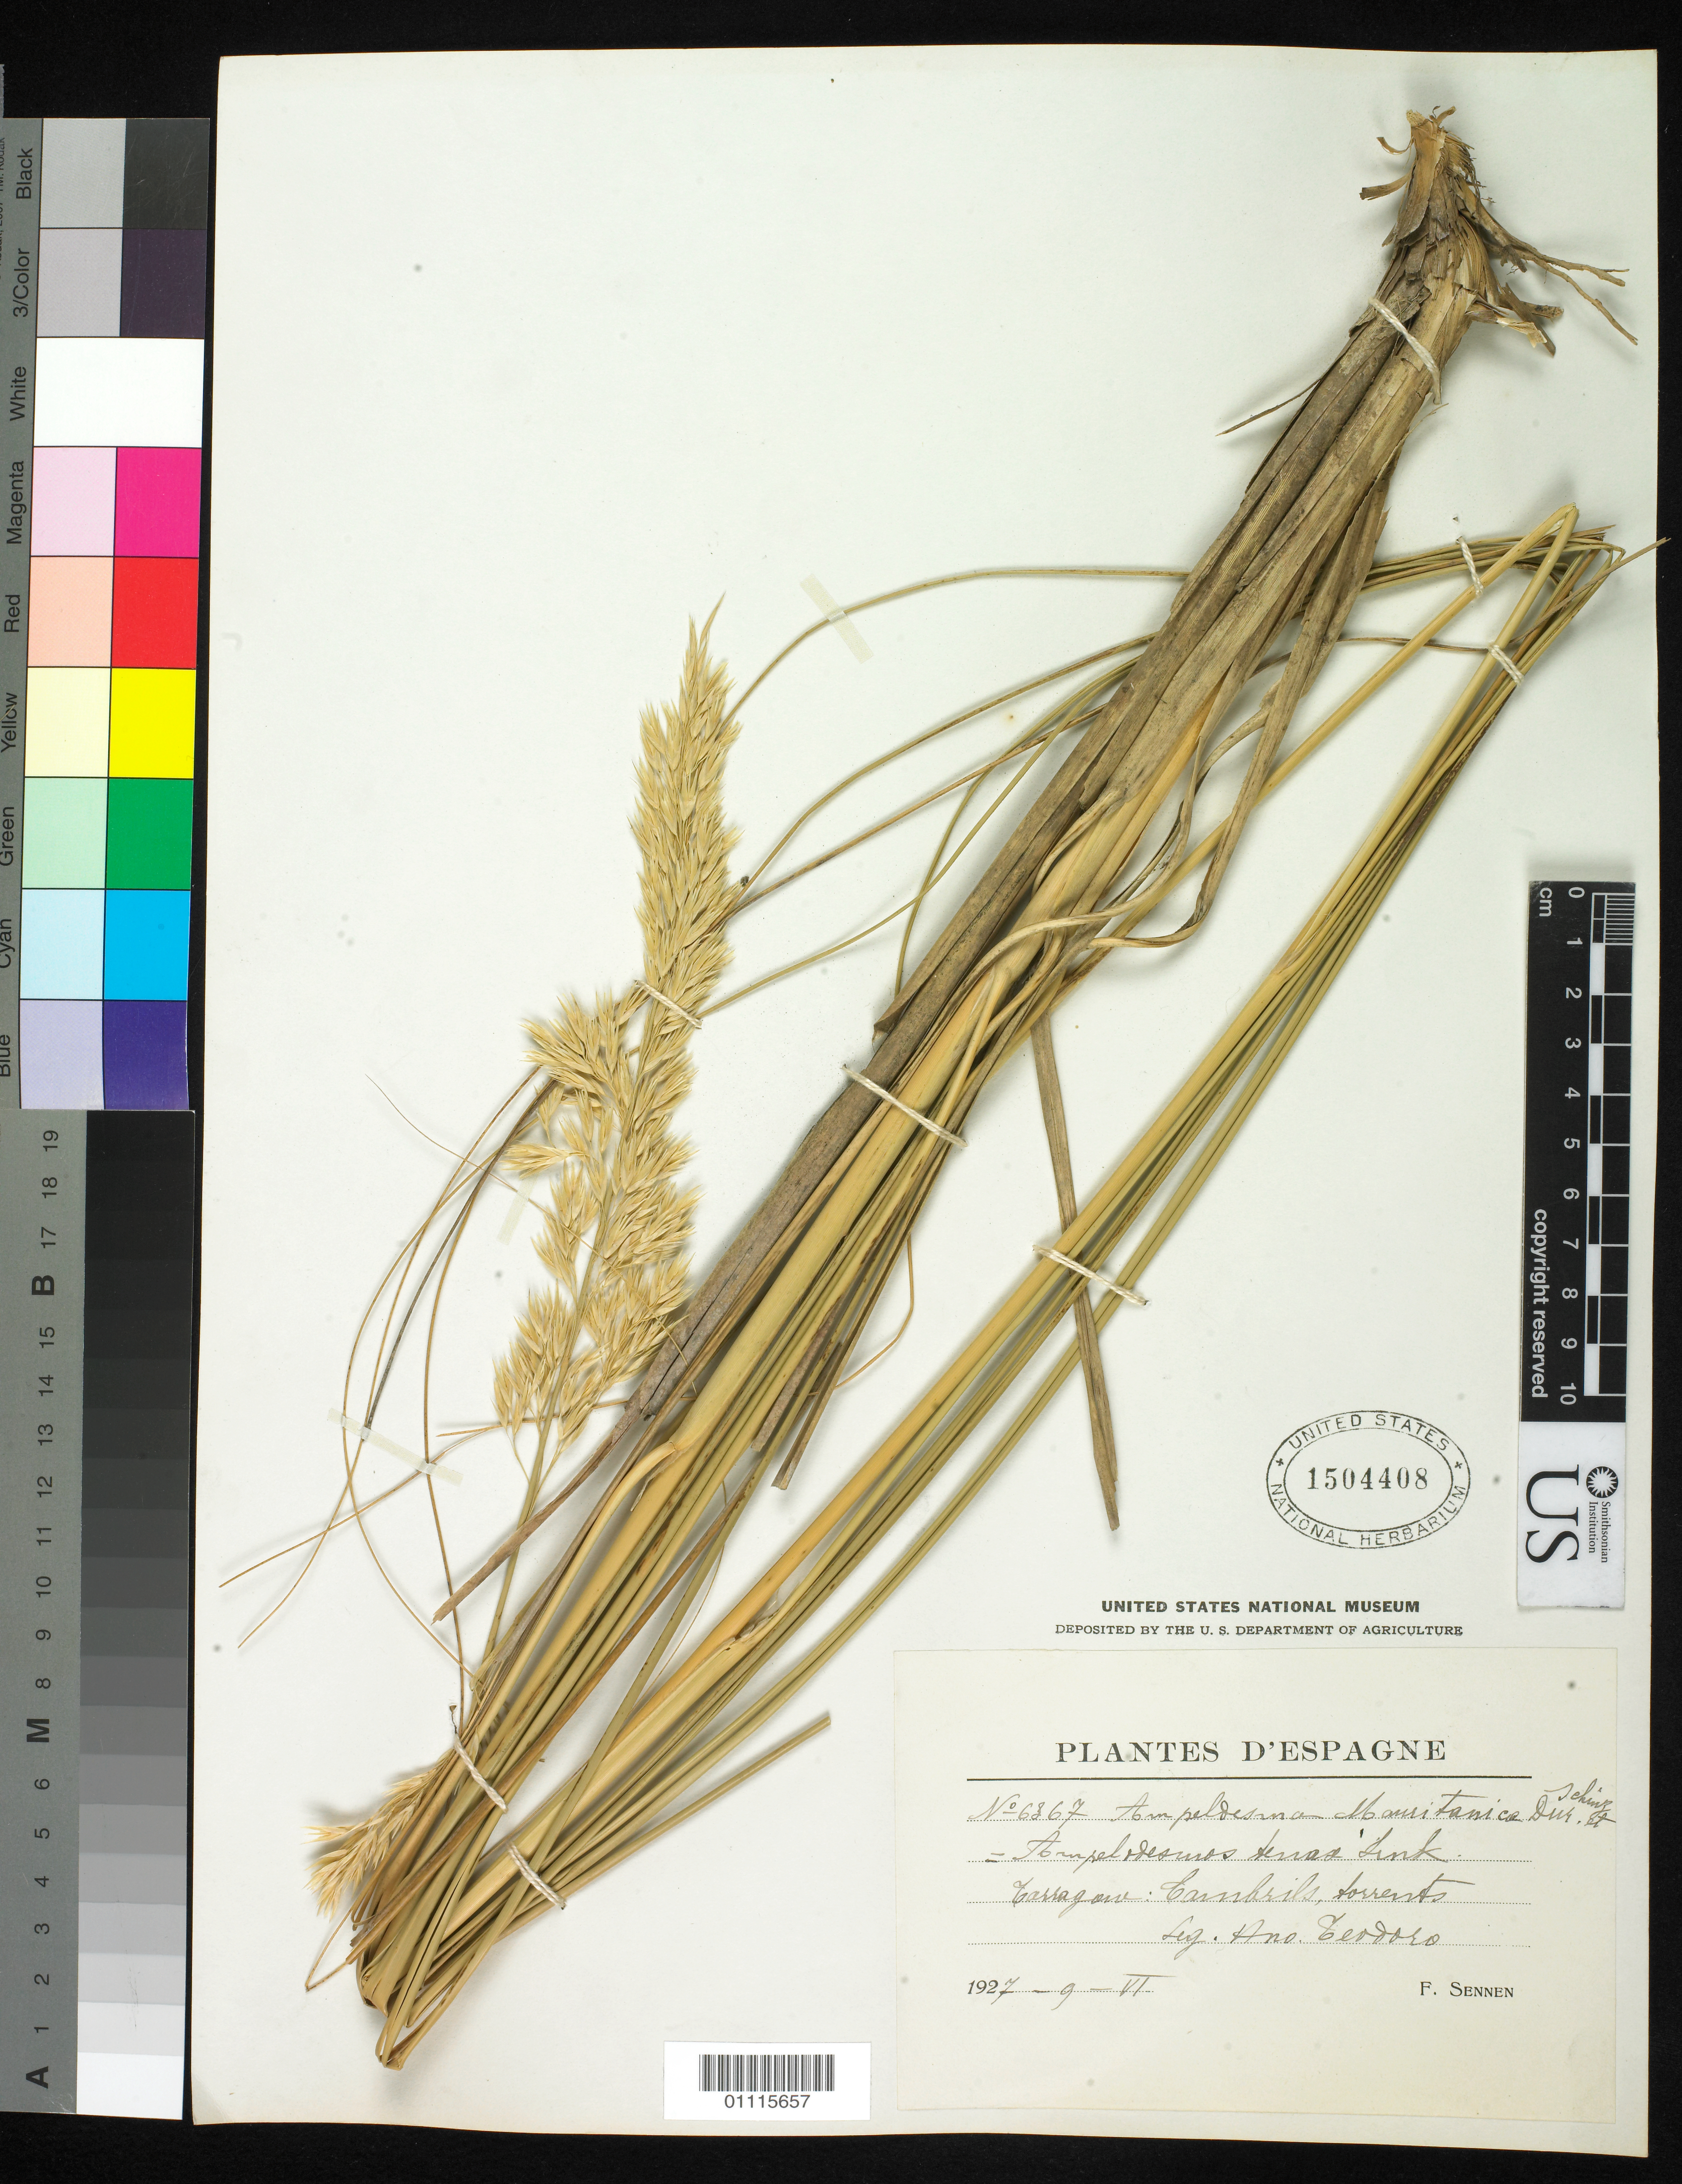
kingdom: Plantae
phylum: Tracheophyta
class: Liliopsida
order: Poales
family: Poaceae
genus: Ampelodesmos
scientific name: Ampelodesmos mauritanicus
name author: (Poir.) Durand & Schinz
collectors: E. Sennen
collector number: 6367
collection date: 1927-06-09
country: Spain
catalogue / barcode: US 1504408